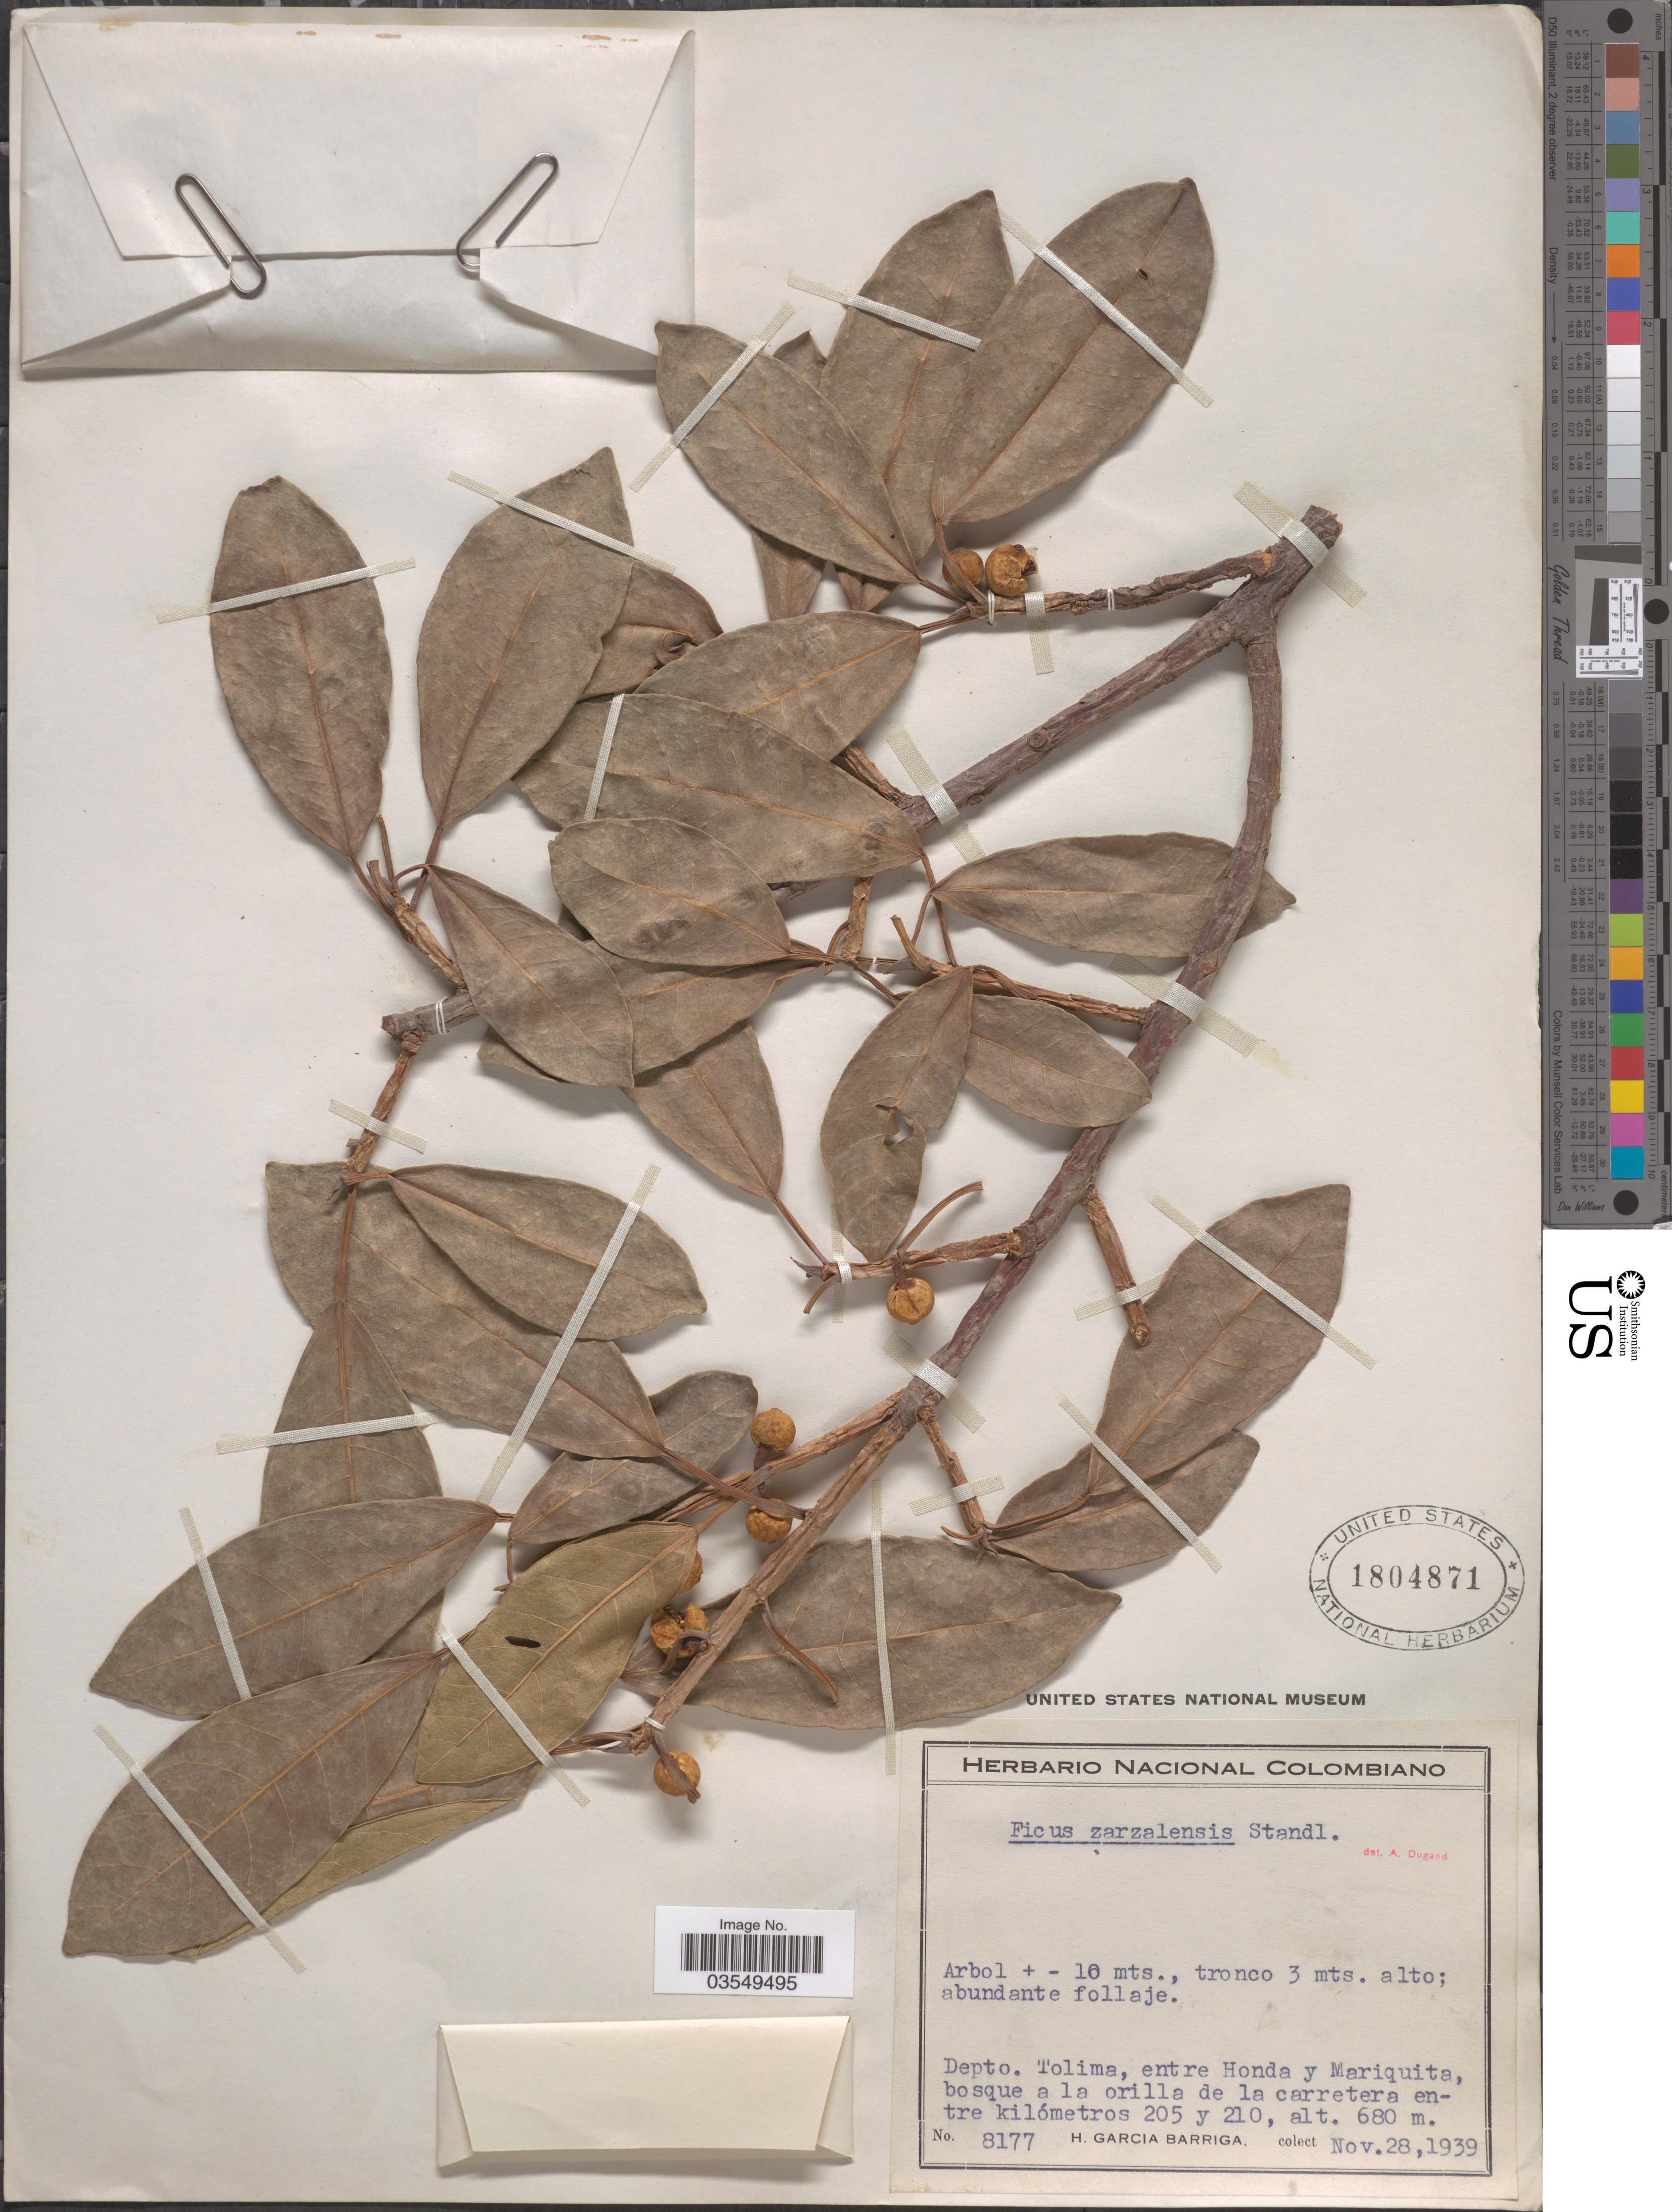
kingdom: Plantae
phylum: Tracheophyta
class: Magnoliopsida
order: Rosales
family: Moraceae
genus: Ficus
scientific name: Ficus pertusa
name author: L. f.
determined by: Pederneiras, Leandro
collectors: H. García Barriga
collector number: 8177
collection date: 1939-11-28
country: Colombia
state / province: Tolima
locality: Depto. Tolima, entre Honda y Mariquita, bosque a la orilla de la carretera entre kilómetros 205 y 210.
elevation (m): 680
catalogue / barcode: US 1804871